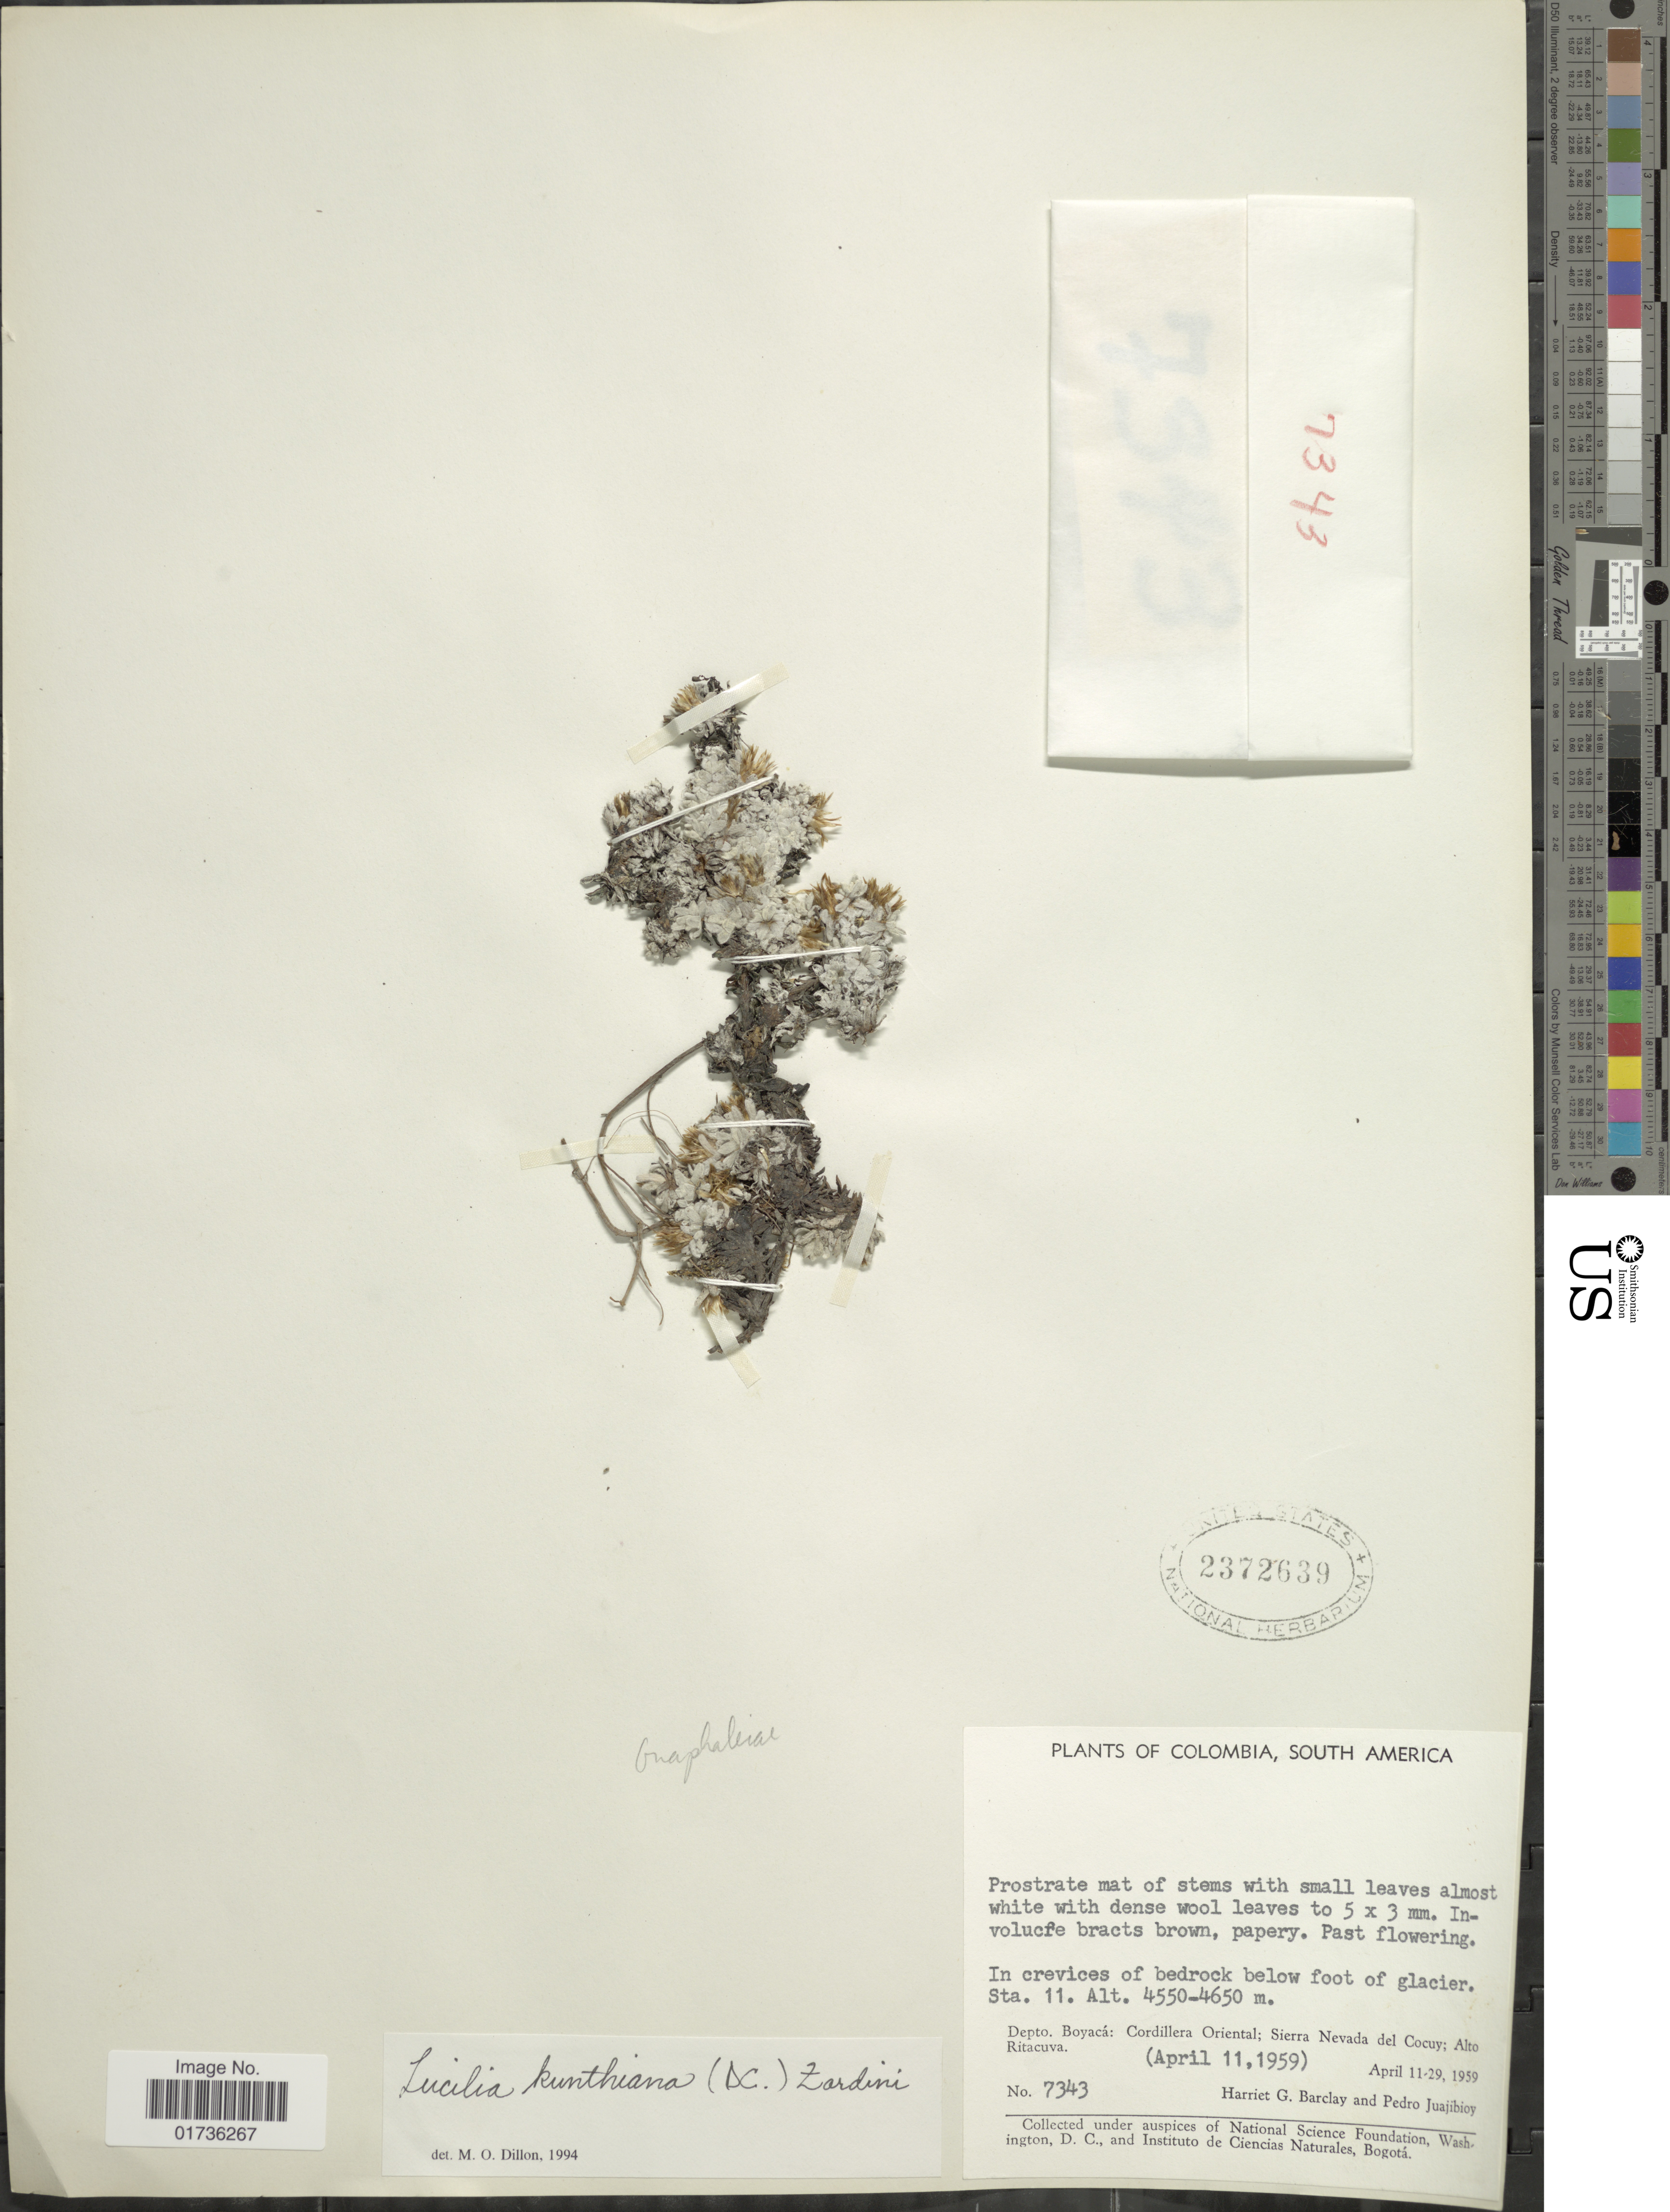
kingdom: Plantae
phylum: Tracheophyta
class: Magnoliopsida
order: Asterales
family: Asteraceae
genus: Lucilia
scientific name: Lucilia kunthiana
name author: (DC.) Zardini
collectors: H. G. Barclay & P. Juajibioy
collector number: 7343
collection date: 1959-04-11/1959-04-29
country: Colombia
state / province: Boyacá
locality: In crevices of bedrock below foot of glacier. Sta. Depto. Boyacá: Cordillera Oriental; Sierra Nevada del Cocuy; Alto Ritacuva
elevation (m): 4550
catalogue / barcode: US 2372639